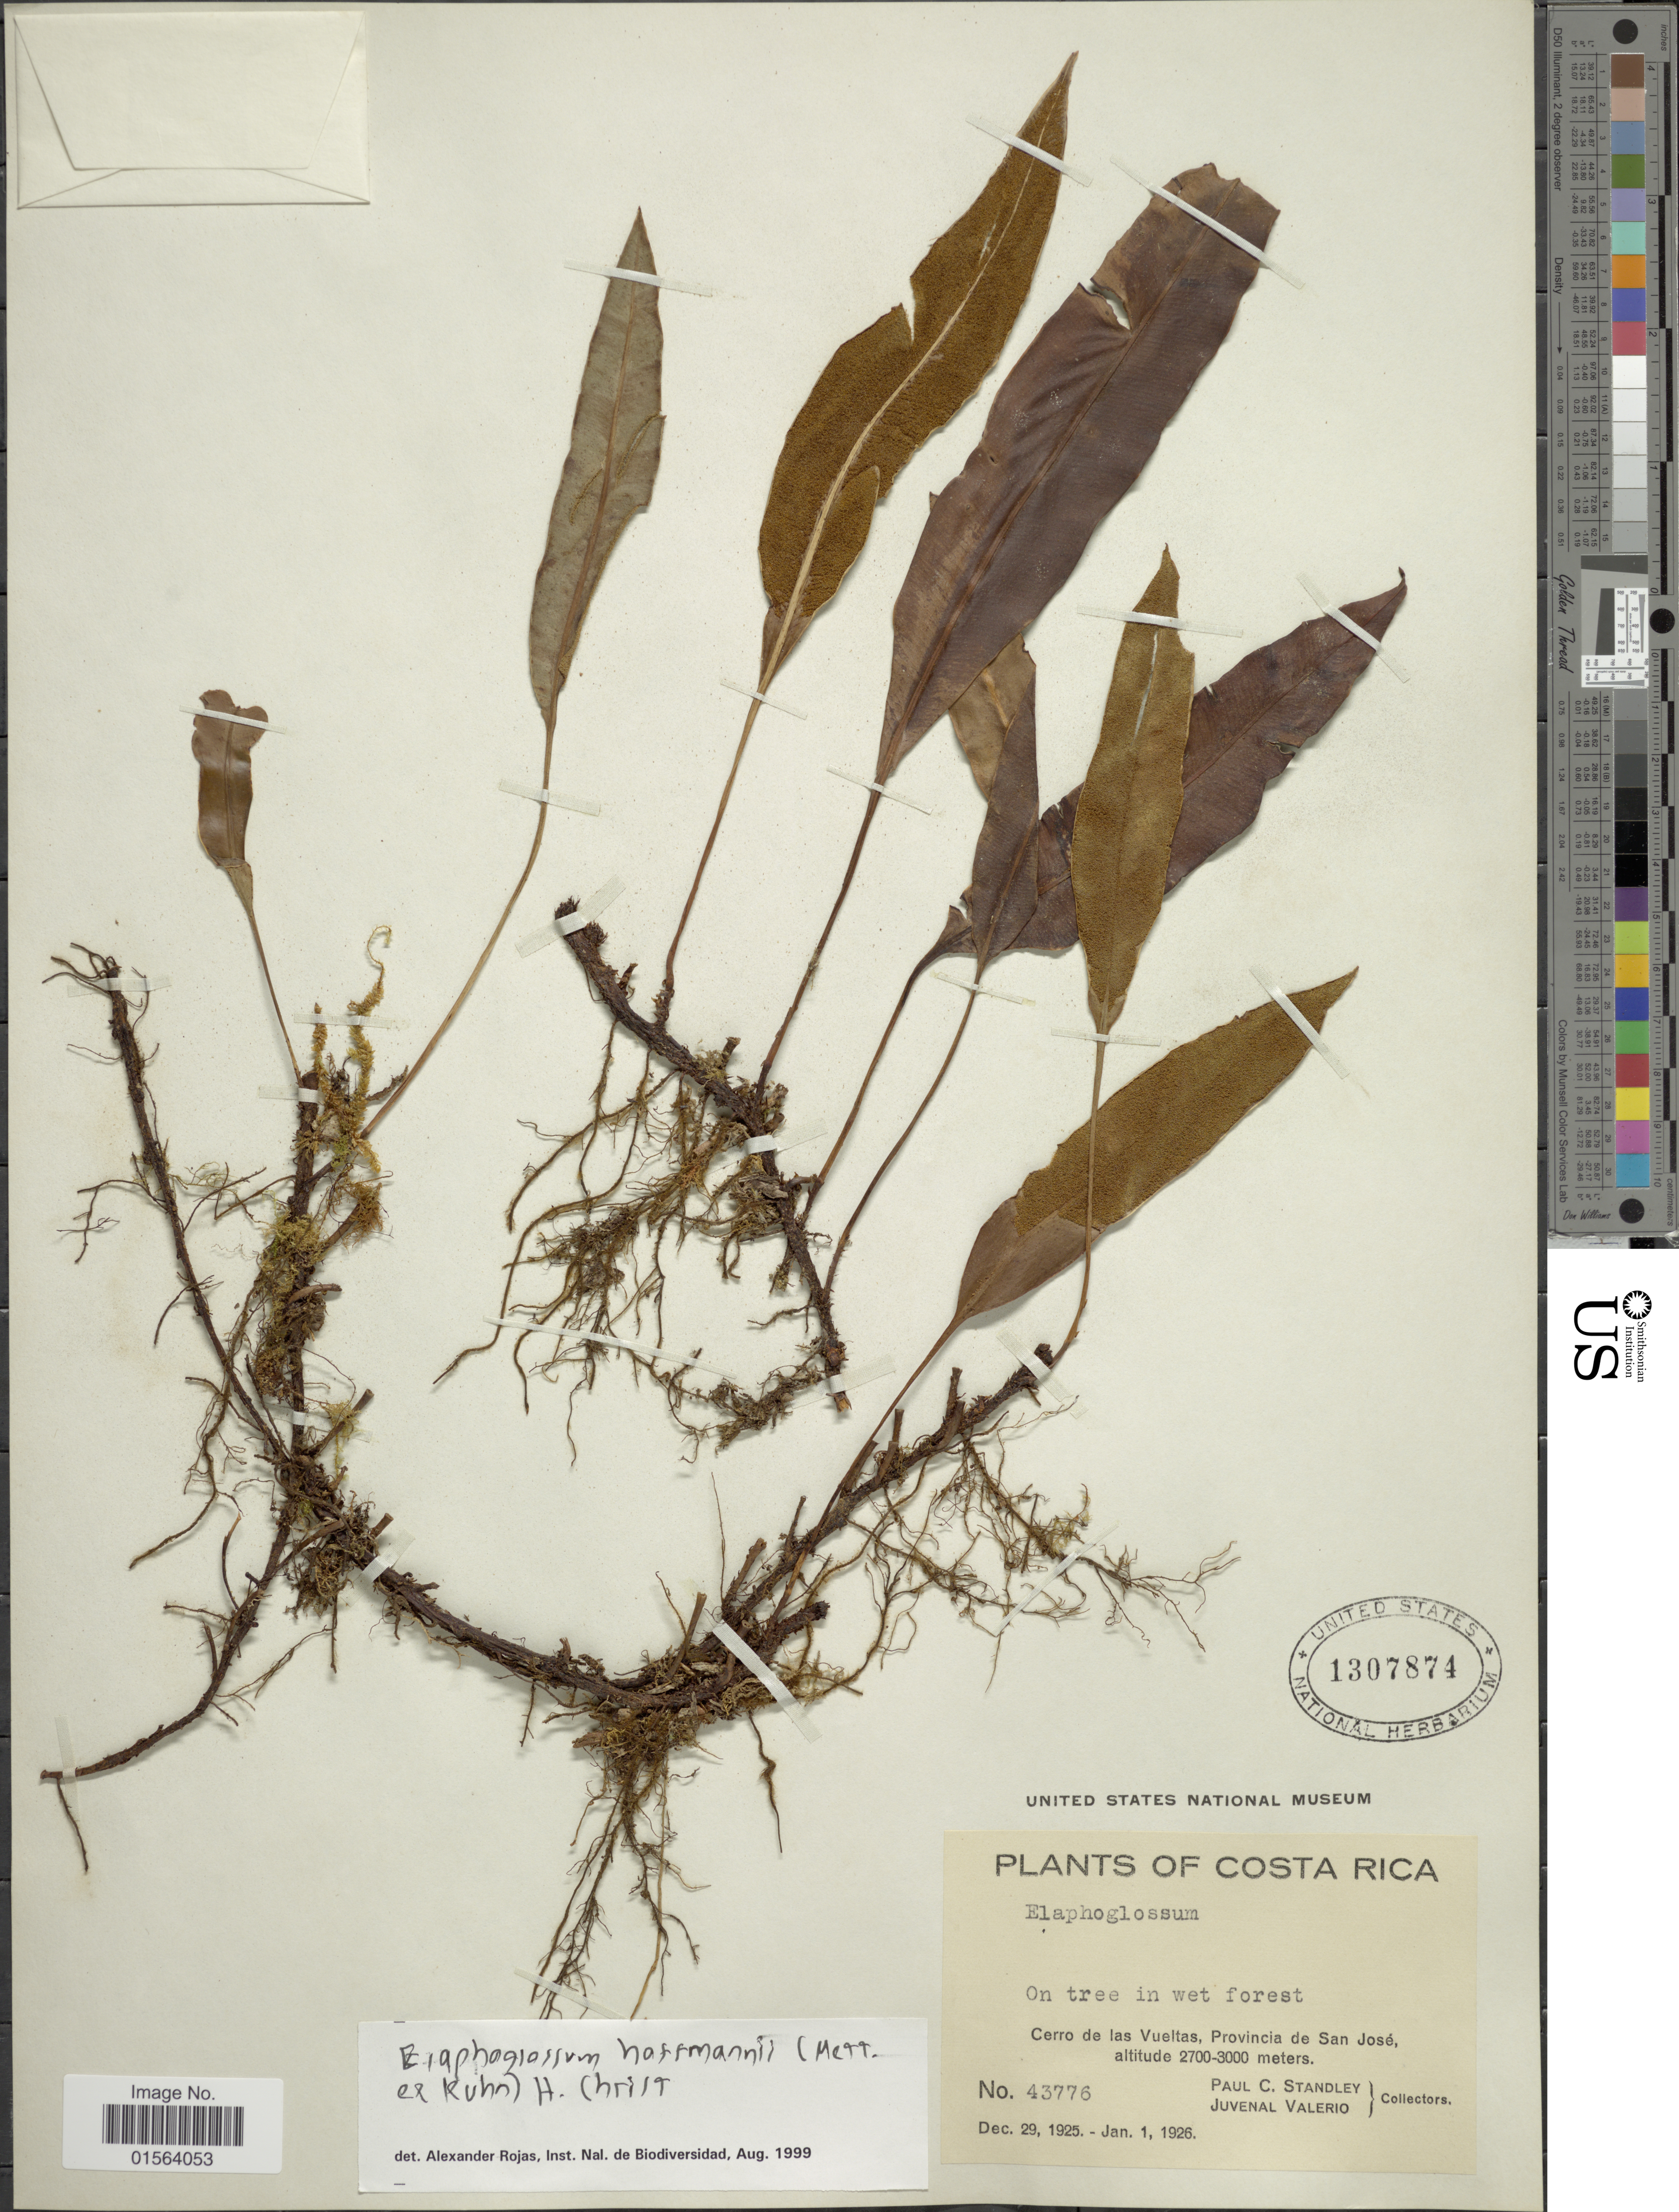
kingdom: Plantae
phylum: Tracheophyta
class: Polypodiopsida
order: Polypodiales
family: Dryopteridaceae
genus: Elaphoglossum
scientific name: Elaphoglossum hoffmannii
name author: (Mett. ex Kuhn) Christ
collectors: P. C. Standley & J. Valerio R.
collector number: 43776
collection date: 1925-12-29/1926-01-01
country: Costa Rica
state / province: San José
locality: Cerro de las Vueltas, Provincia de San Jose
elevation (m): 2700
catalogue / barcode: US 1307874